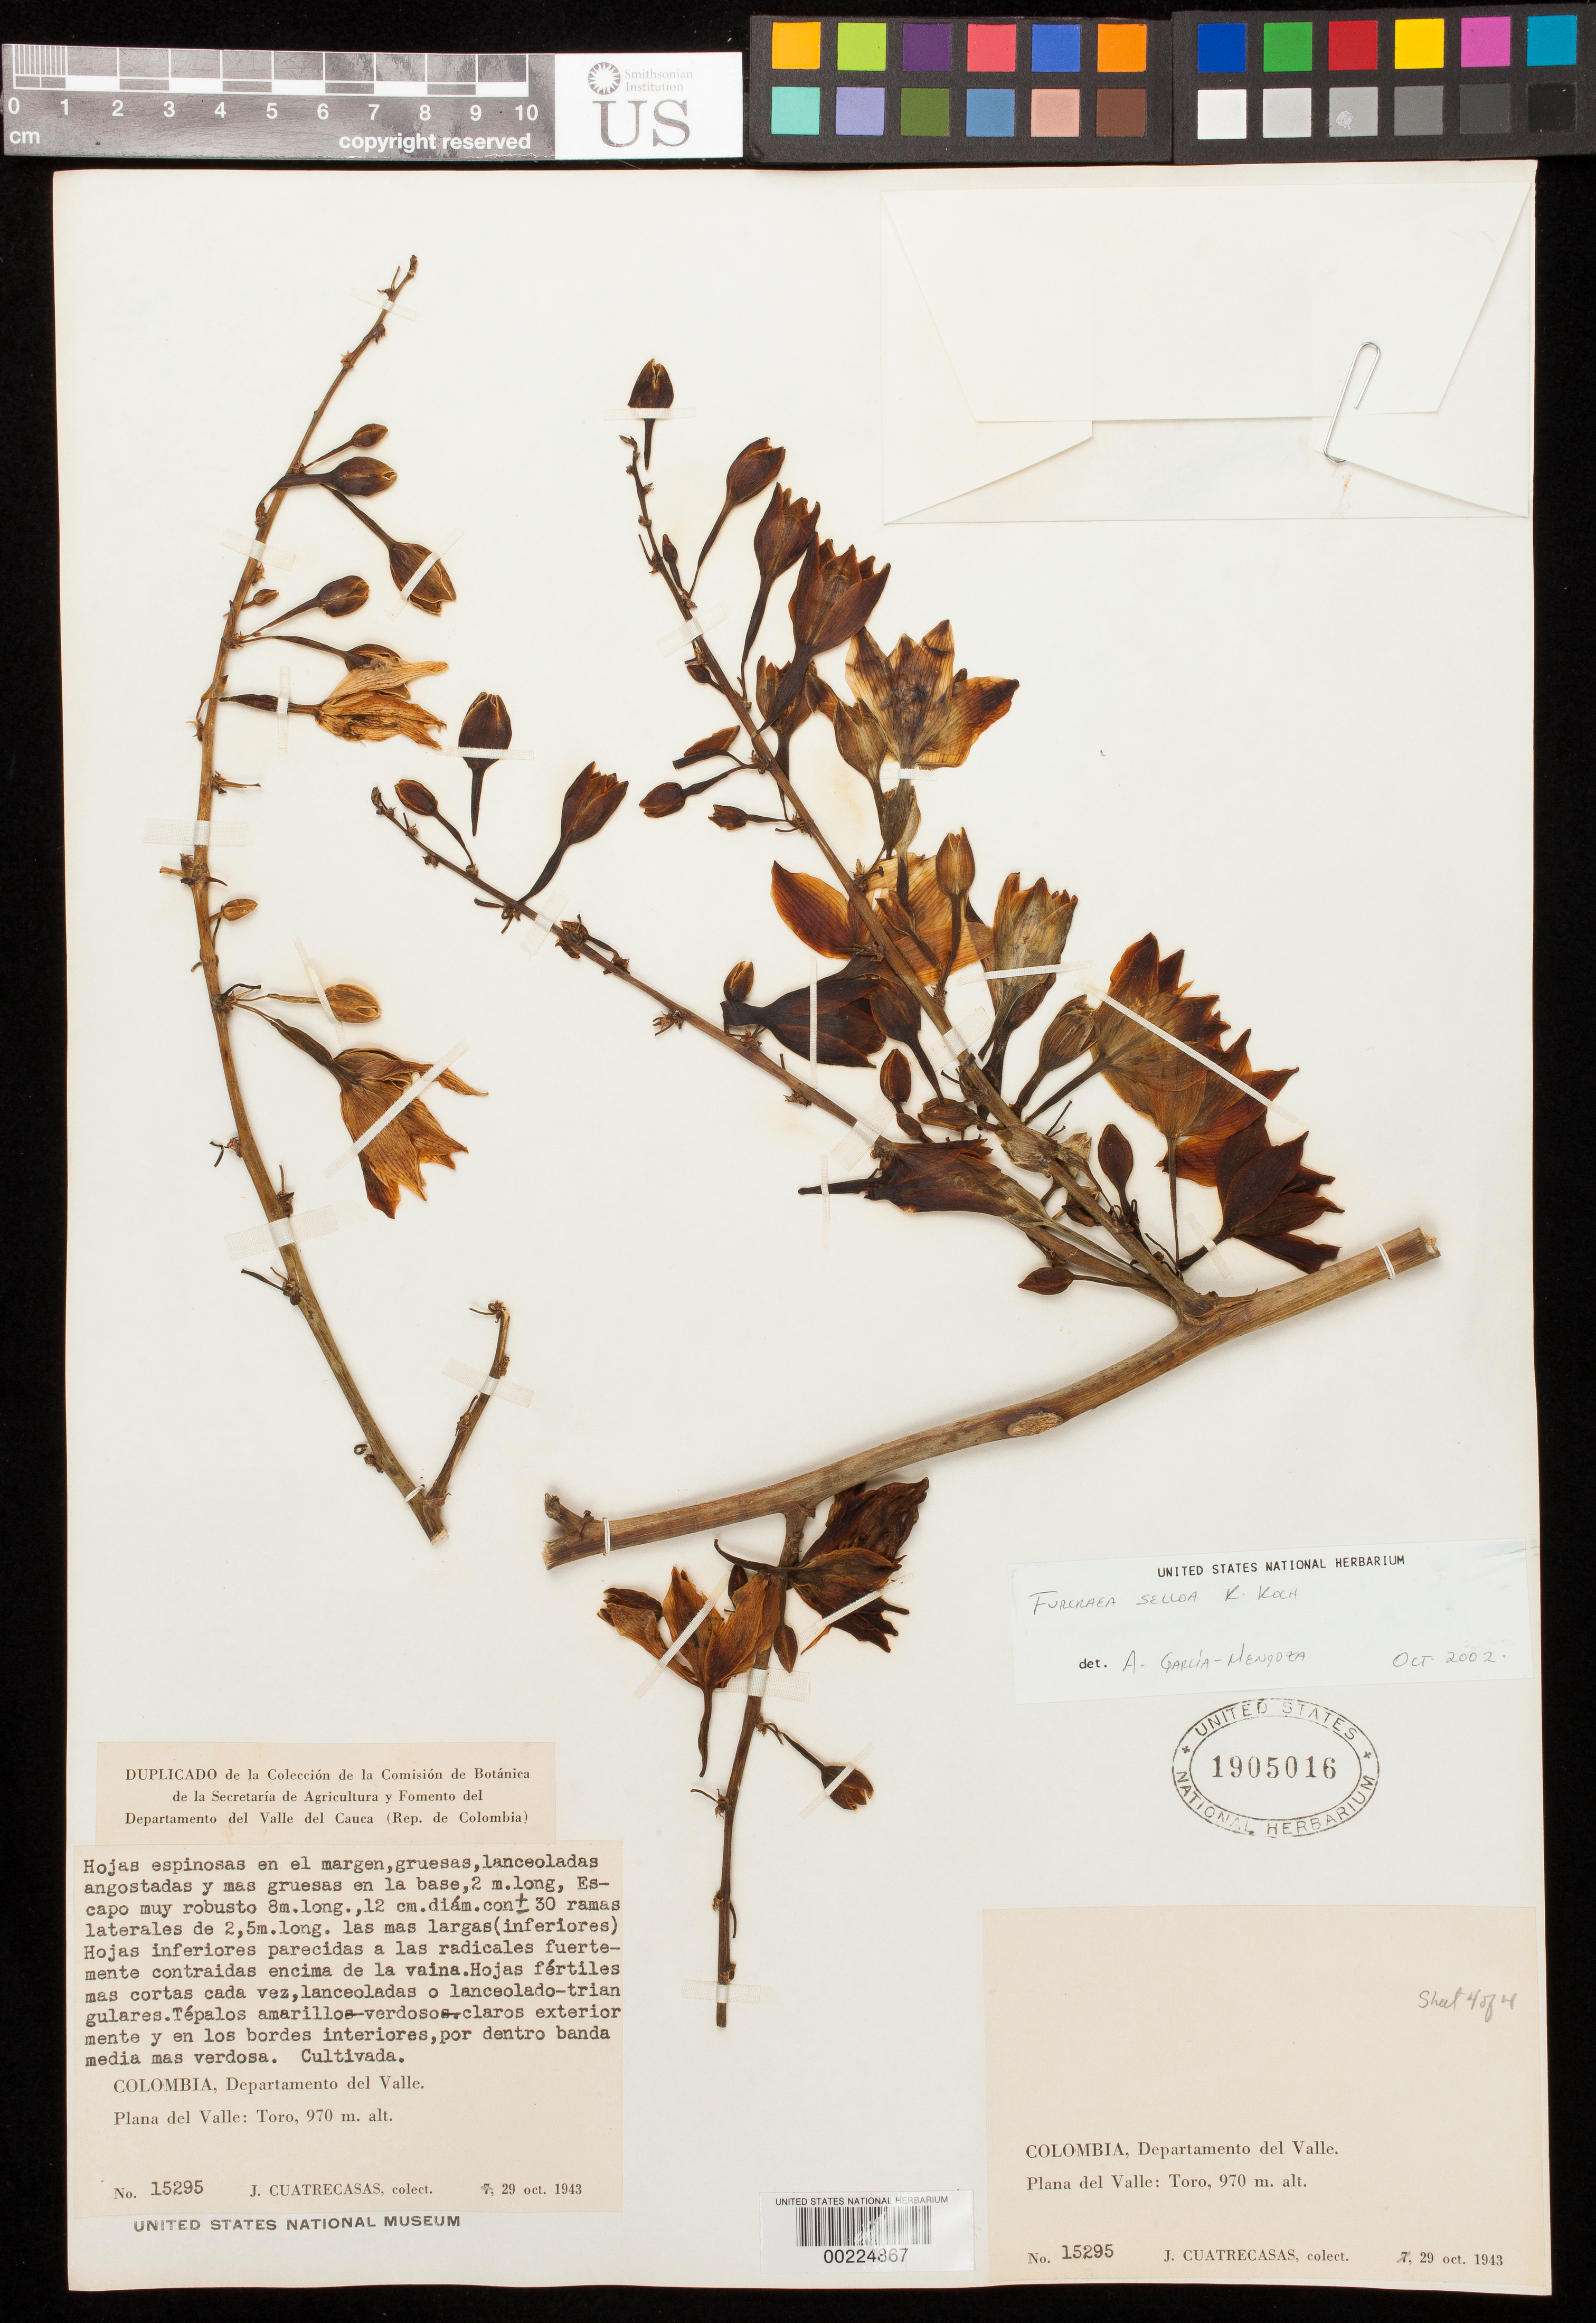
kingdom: Plantae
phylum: Tracheophyta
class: Liliopsida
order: Asparagales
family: Asparagaceae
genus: Furcraea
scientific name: Furcraea selloa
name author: K. Koch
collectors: J. Cuatrecasas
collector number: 15295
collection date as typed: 07 Oct 1943 and 29 Oct 1943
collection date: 1943-10-07,1943-10-29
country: Colombia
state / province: Valle del Cauca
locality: Plana del Valle: Toro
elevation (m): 970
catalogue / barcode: US 1905016